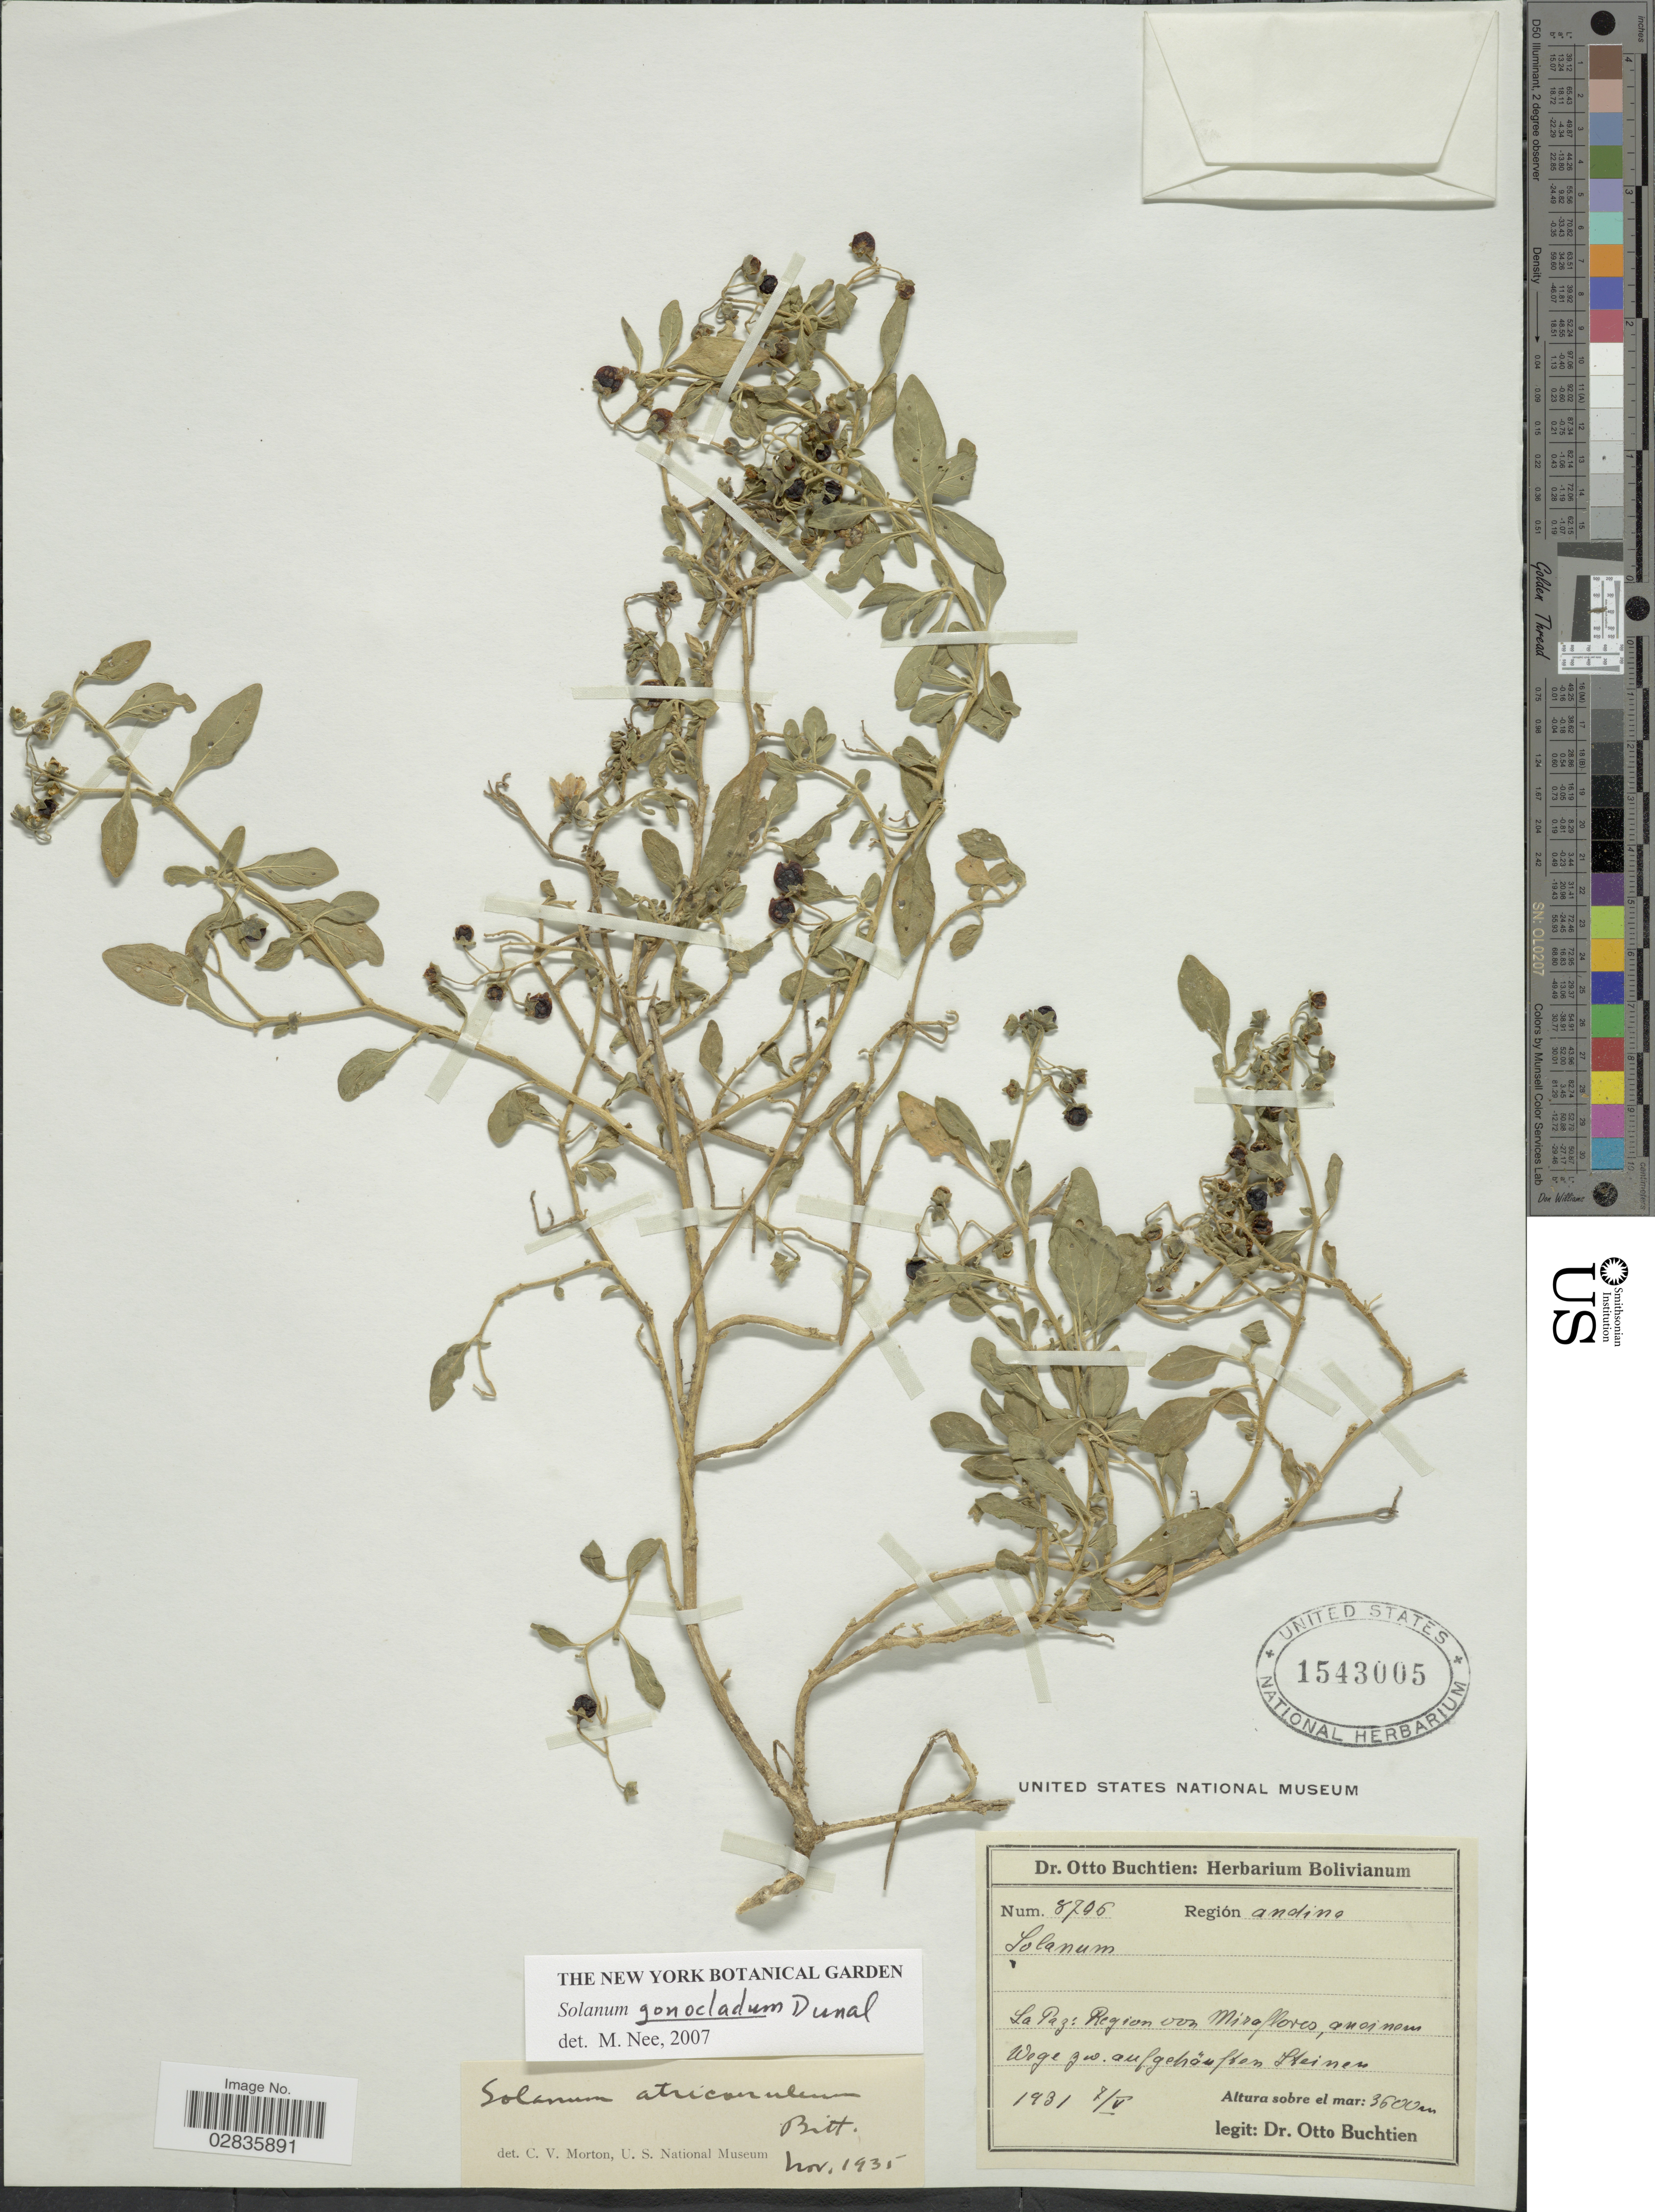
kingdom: Plantae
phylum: Tracheophyta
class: Magnoliopsida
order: Solanales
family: Solanaceae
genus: Solanum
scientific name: Solanum gonocladum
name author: Dunal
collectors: O. Buchtien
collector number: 8706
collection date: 1931-05-07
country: Bolivia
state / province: La Paz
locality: Región andina. Region von Miraflores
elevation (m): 3600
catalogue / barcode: US 1543005